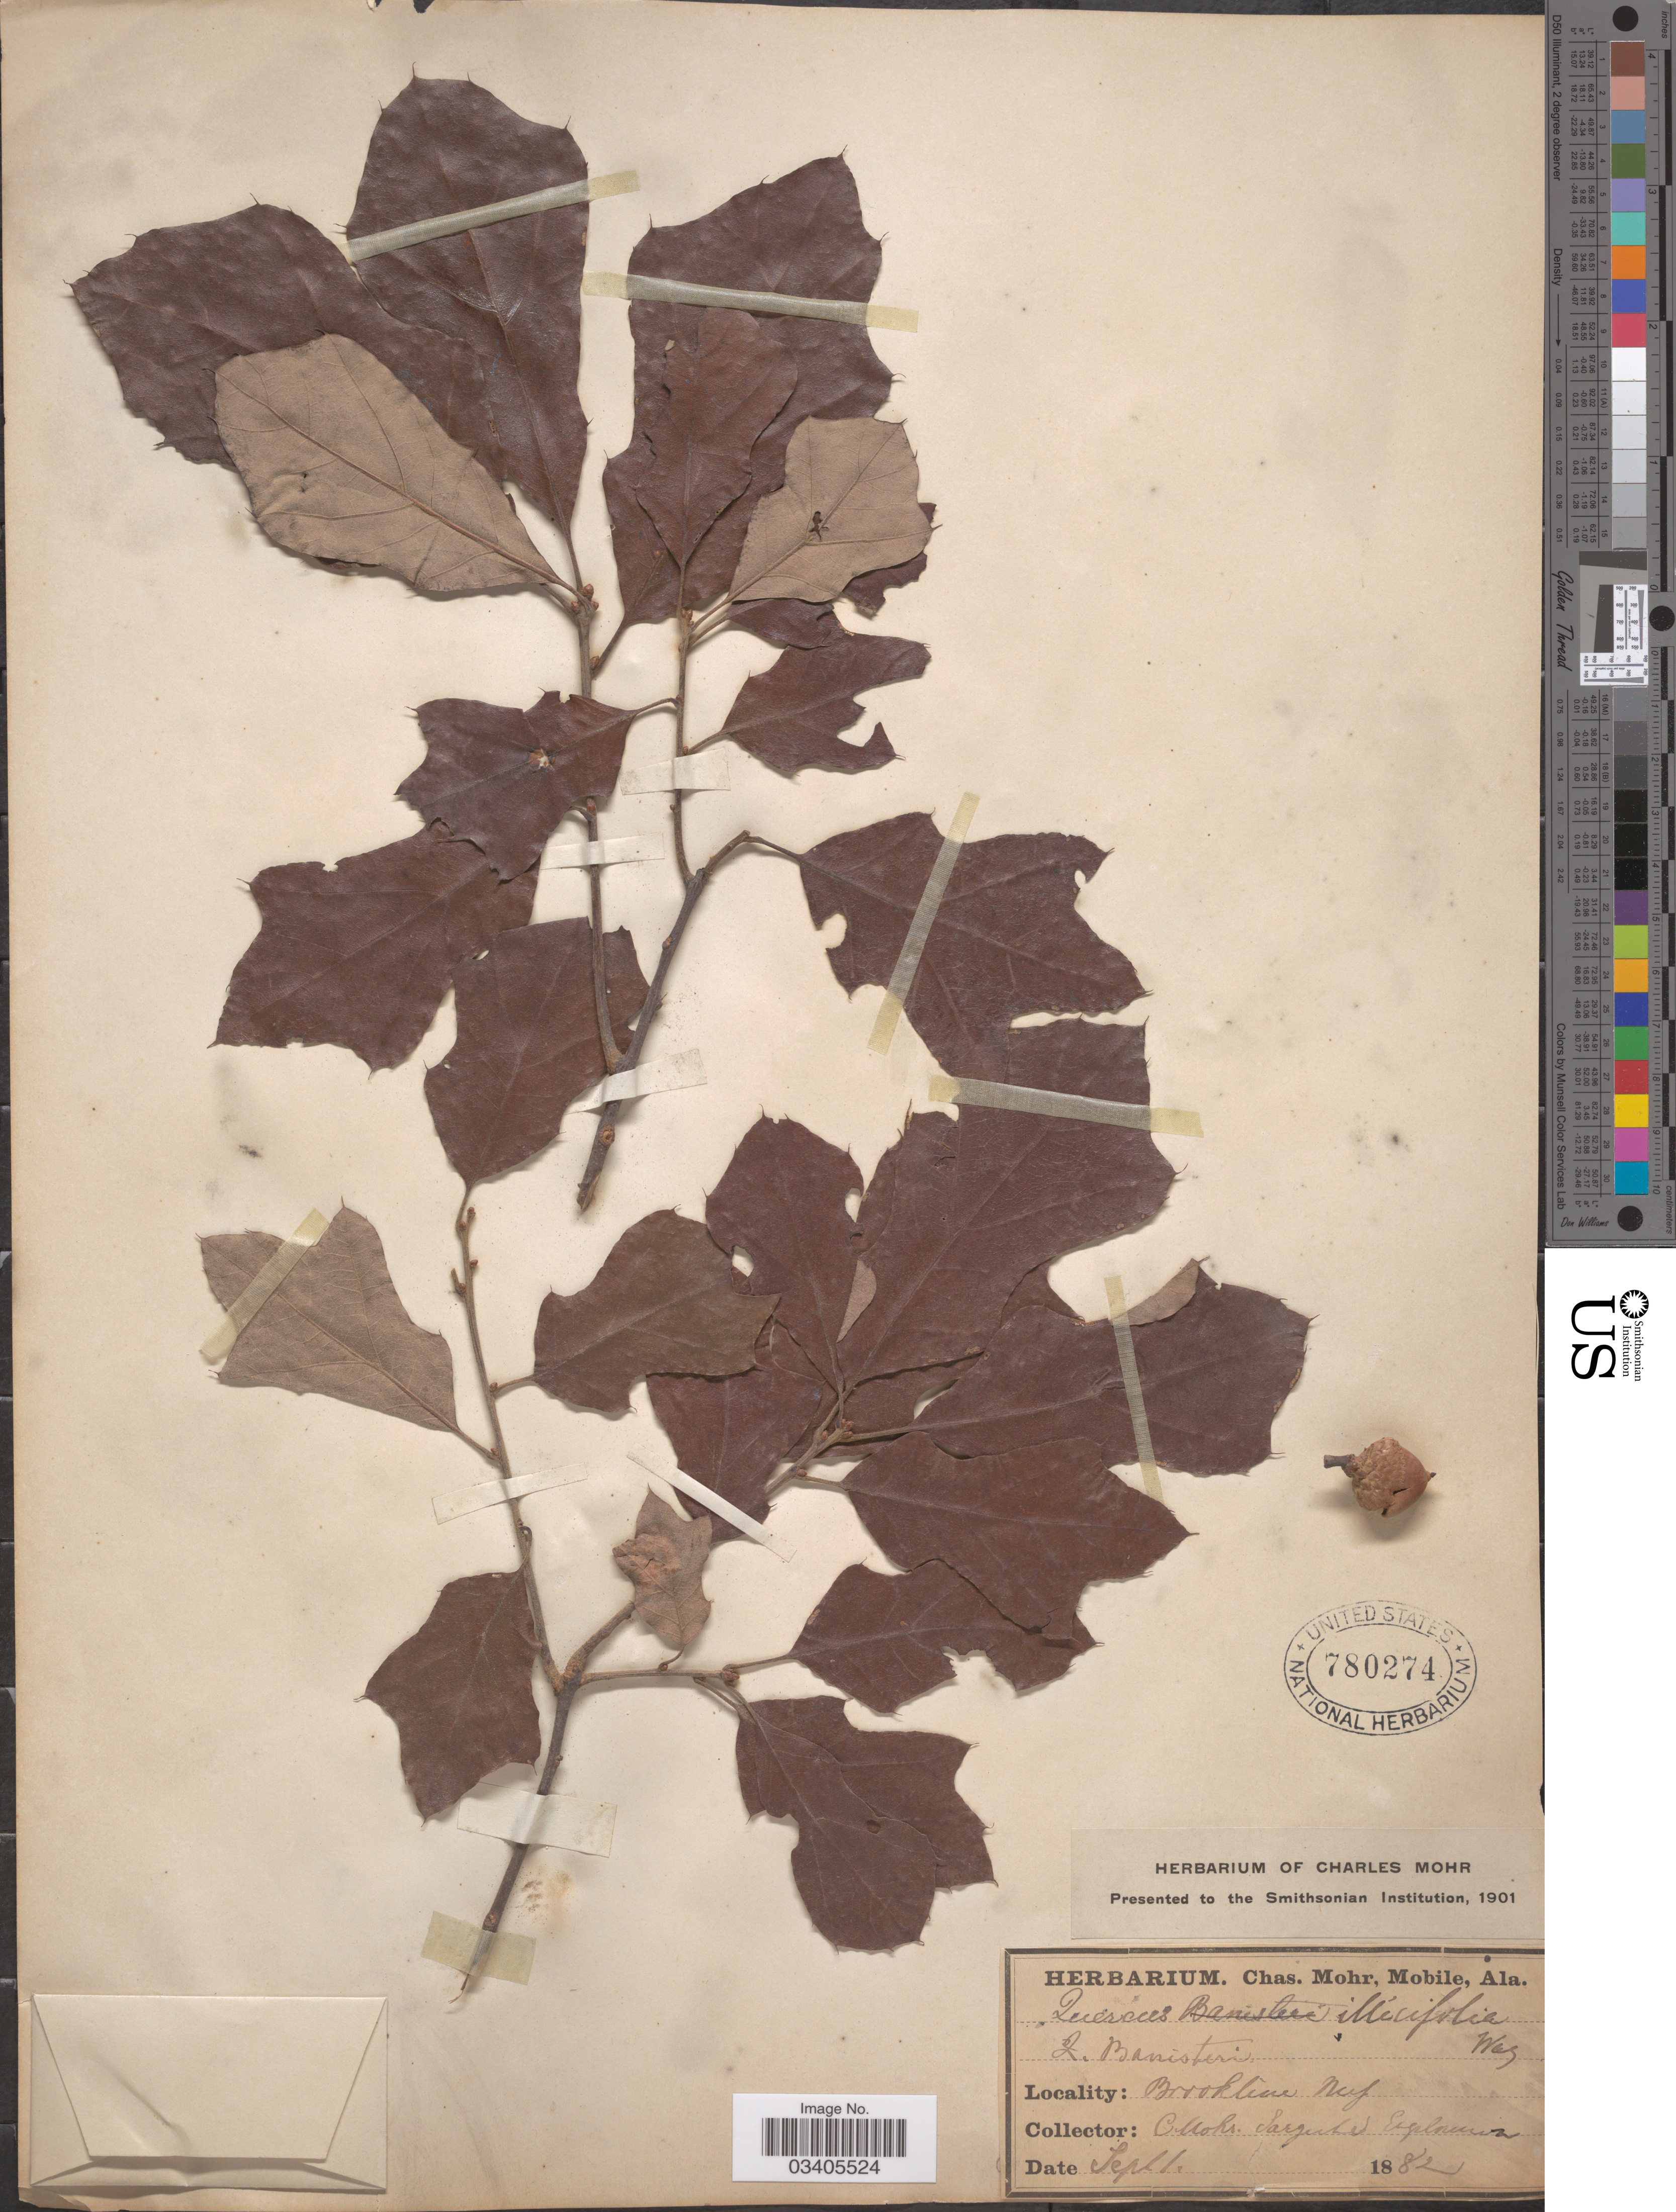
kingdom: Plantae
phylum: Tracheophyta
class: Magnoliopsida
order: Fagales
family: Fagaceae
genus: Quercus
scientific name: Quercus ilicifolia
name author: Wangenh.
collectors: Mohr, C. T. (herbarium), -- Sargent & -- Engelmann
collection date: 1882-09-01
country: United States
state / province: Mississippi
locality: Brookline, Miss.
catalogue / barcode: US 780274